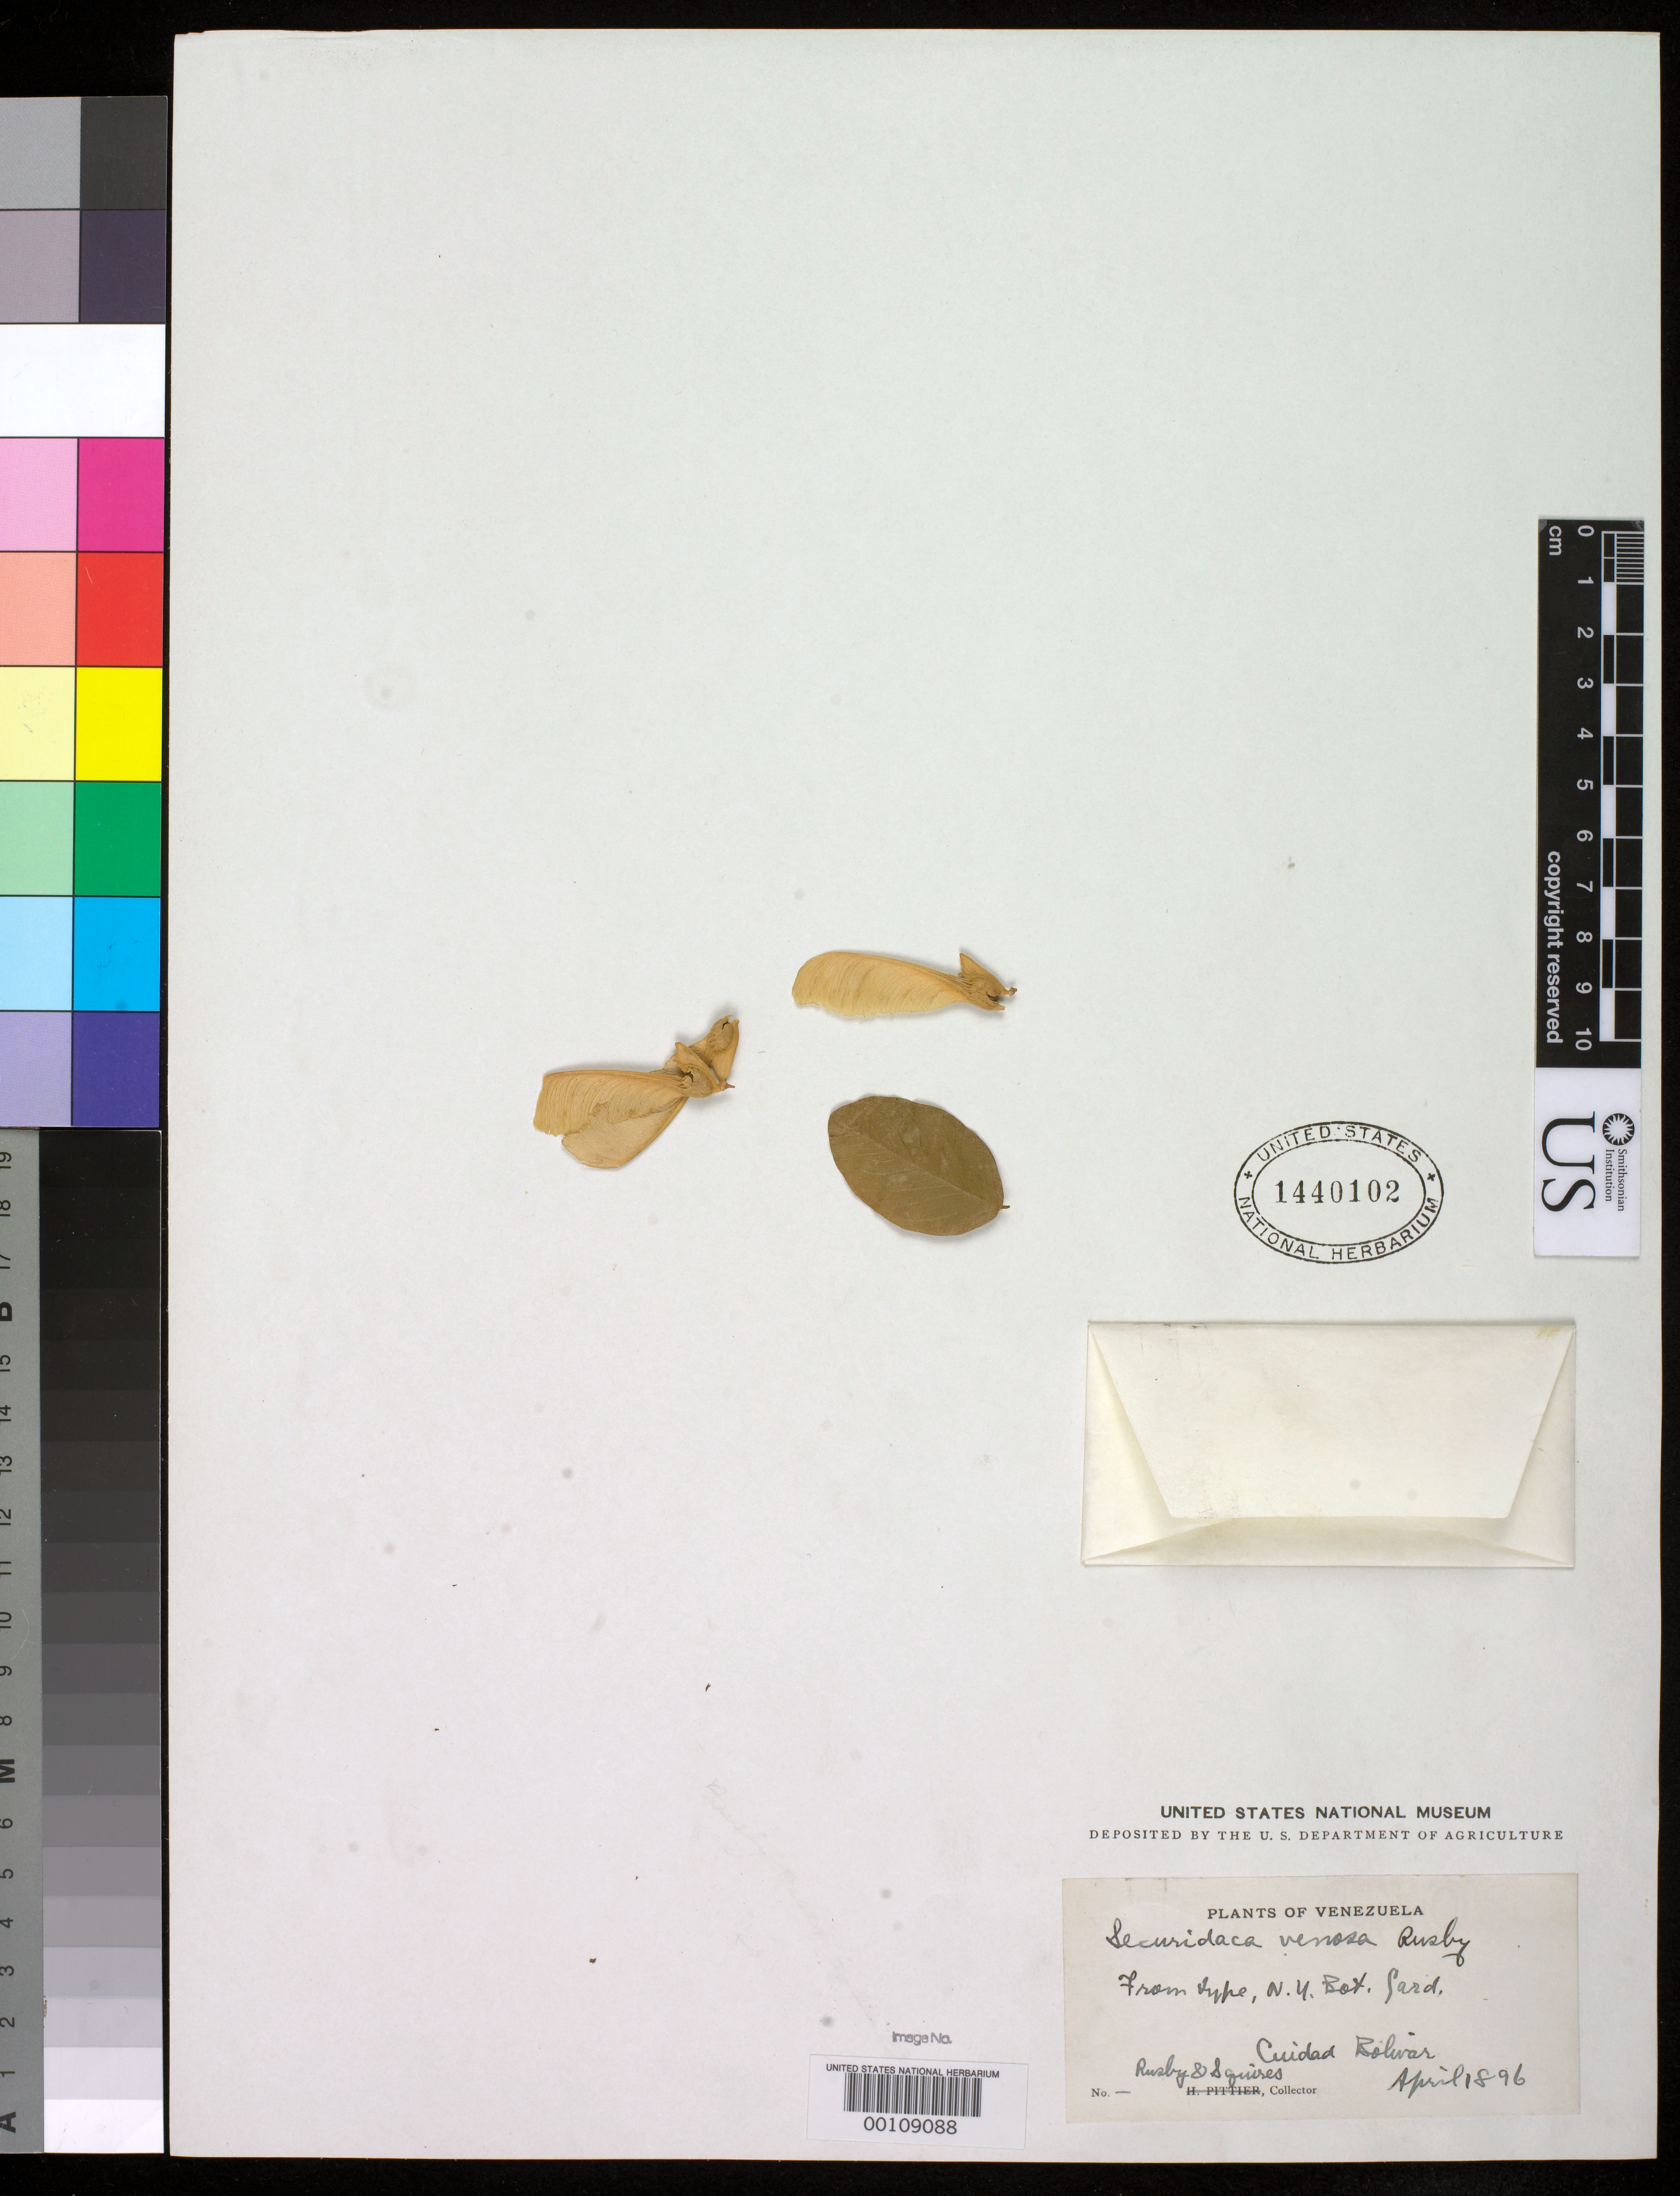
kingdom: Plantae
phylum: Tracheophyta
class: Magnoliopsida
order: Fabales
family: Polygalaceae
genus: Securidaca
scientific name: Securidaca venosa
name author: Rusby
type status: Type Fragment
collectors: H. H. Rusby & R. Squires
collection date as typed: April 1896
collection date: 1896-04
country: Venezuela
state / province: Bolívar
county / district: Heres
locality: Lower Orinoco, Ciudad Bolivar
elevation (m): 35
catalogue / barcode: US 1440102